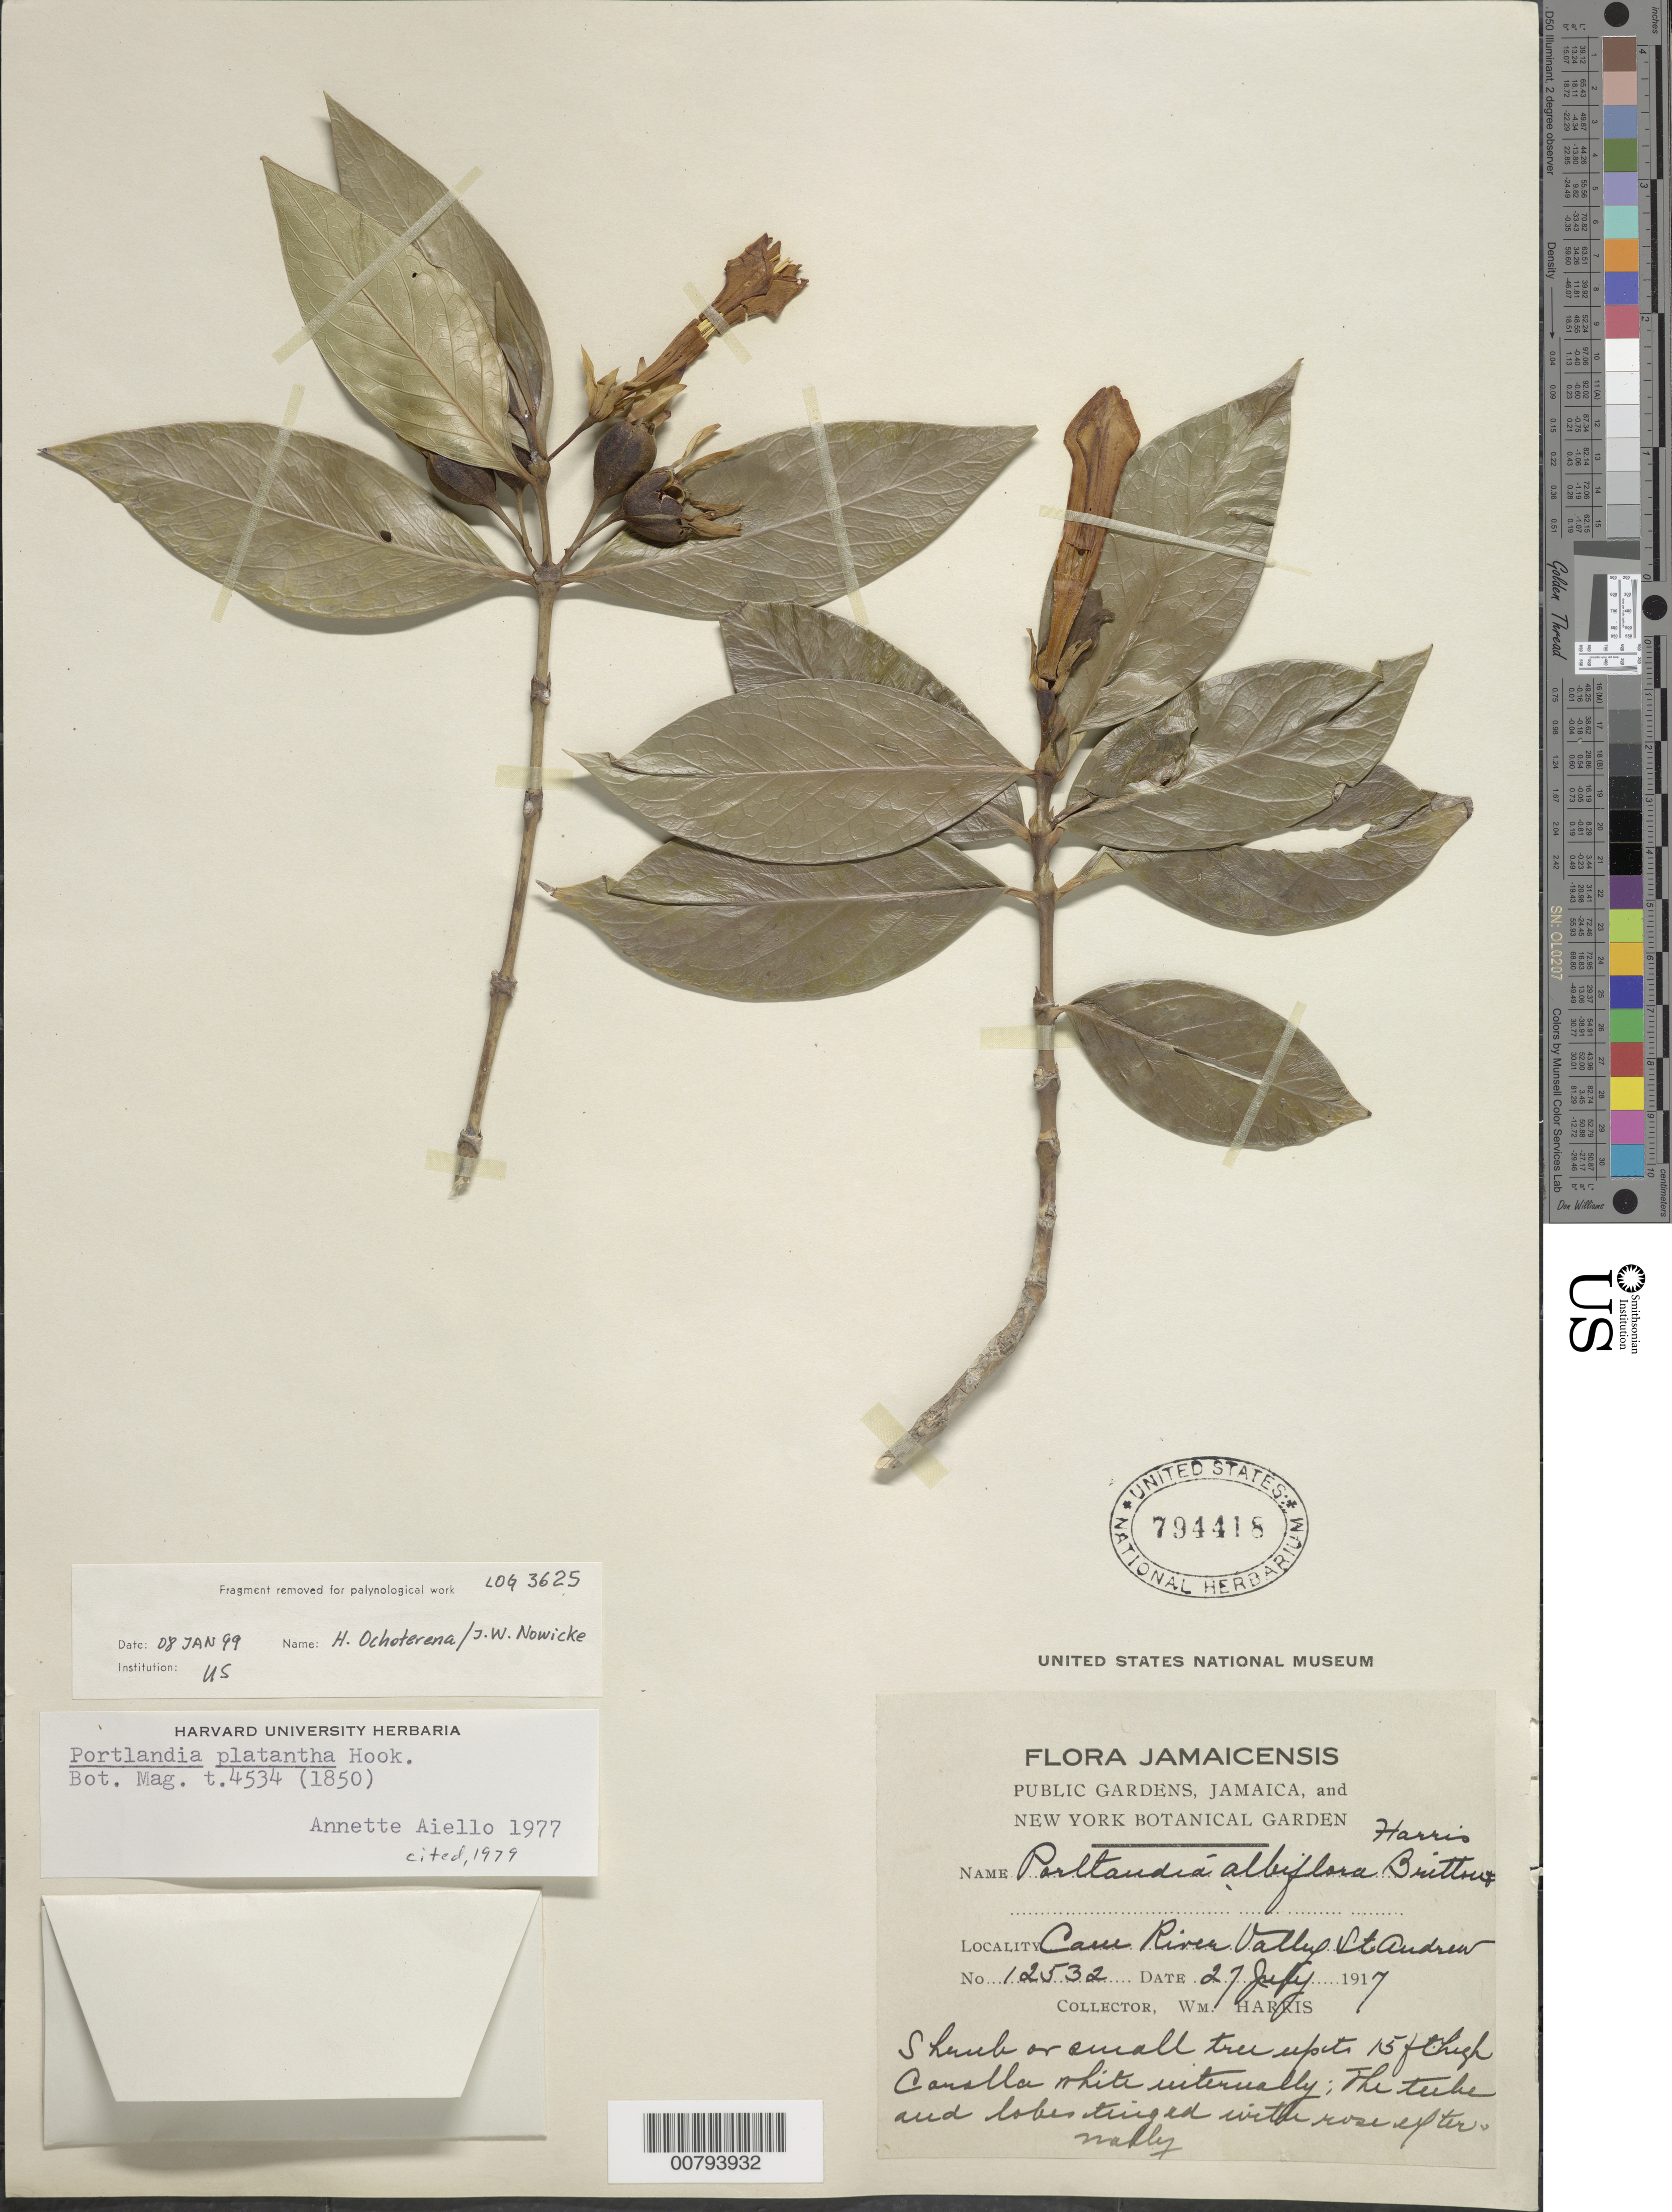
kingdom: Plantae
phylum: Tracheophyta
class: Magnoliopsida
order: Gentianales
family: Rubiaceae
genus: Portlandia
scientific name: Portlandia platantha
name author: Hook. f.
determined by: Aiello, A.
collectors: W. H. Harris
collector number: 12532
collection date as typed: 27 Jul 1917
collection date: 1917-07-27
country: Jamaica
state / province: Saint Andrew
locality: Caw River Valley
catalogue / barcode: US 794418